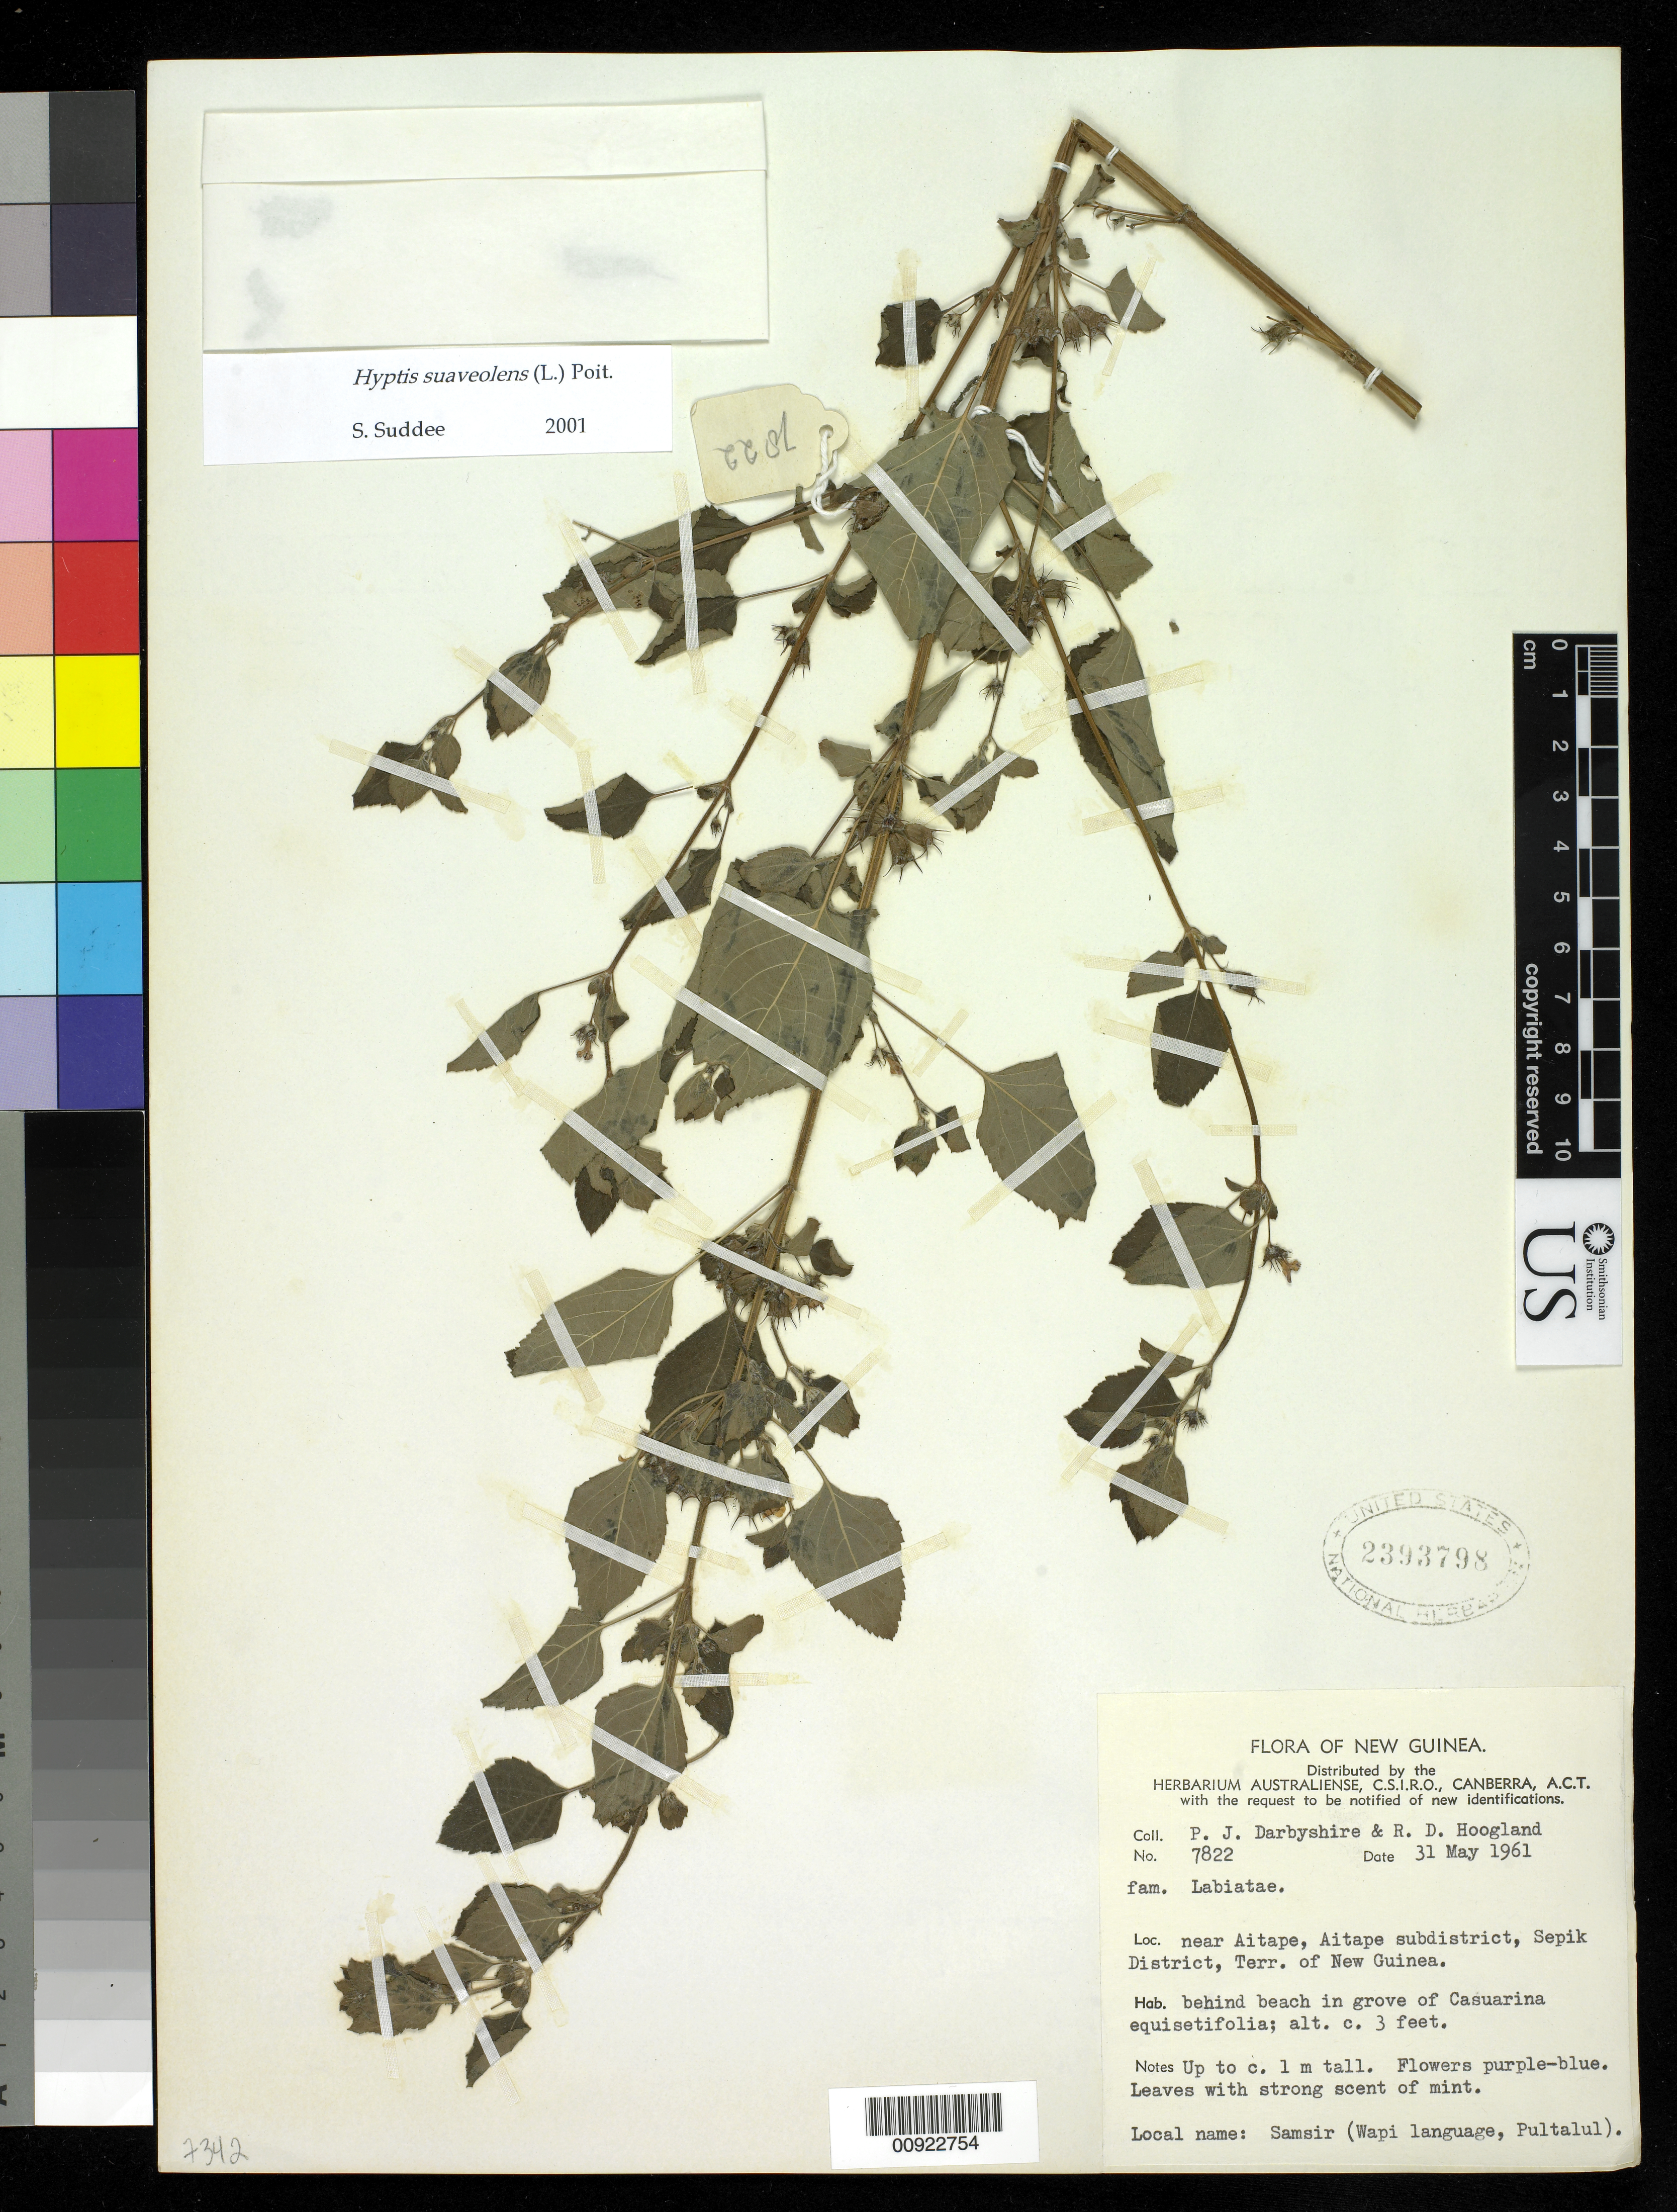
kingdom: Plantae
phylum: Tracheophyta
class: Magnoliopsida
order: Lamiales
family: Lamiaceae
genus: Mesosphaerum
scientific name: Mesosphaerum suaveolens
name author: (L.) Kuntze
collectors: P. Darbyshire & R. D. Hoogland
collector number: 7822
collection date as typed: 31 May 1961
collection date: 1961-05-31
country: Papua New Guinea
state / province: Southern Highlands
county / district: Sepik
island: New Guinea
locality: Near Aitape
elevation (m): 1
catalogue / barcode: US 2393798